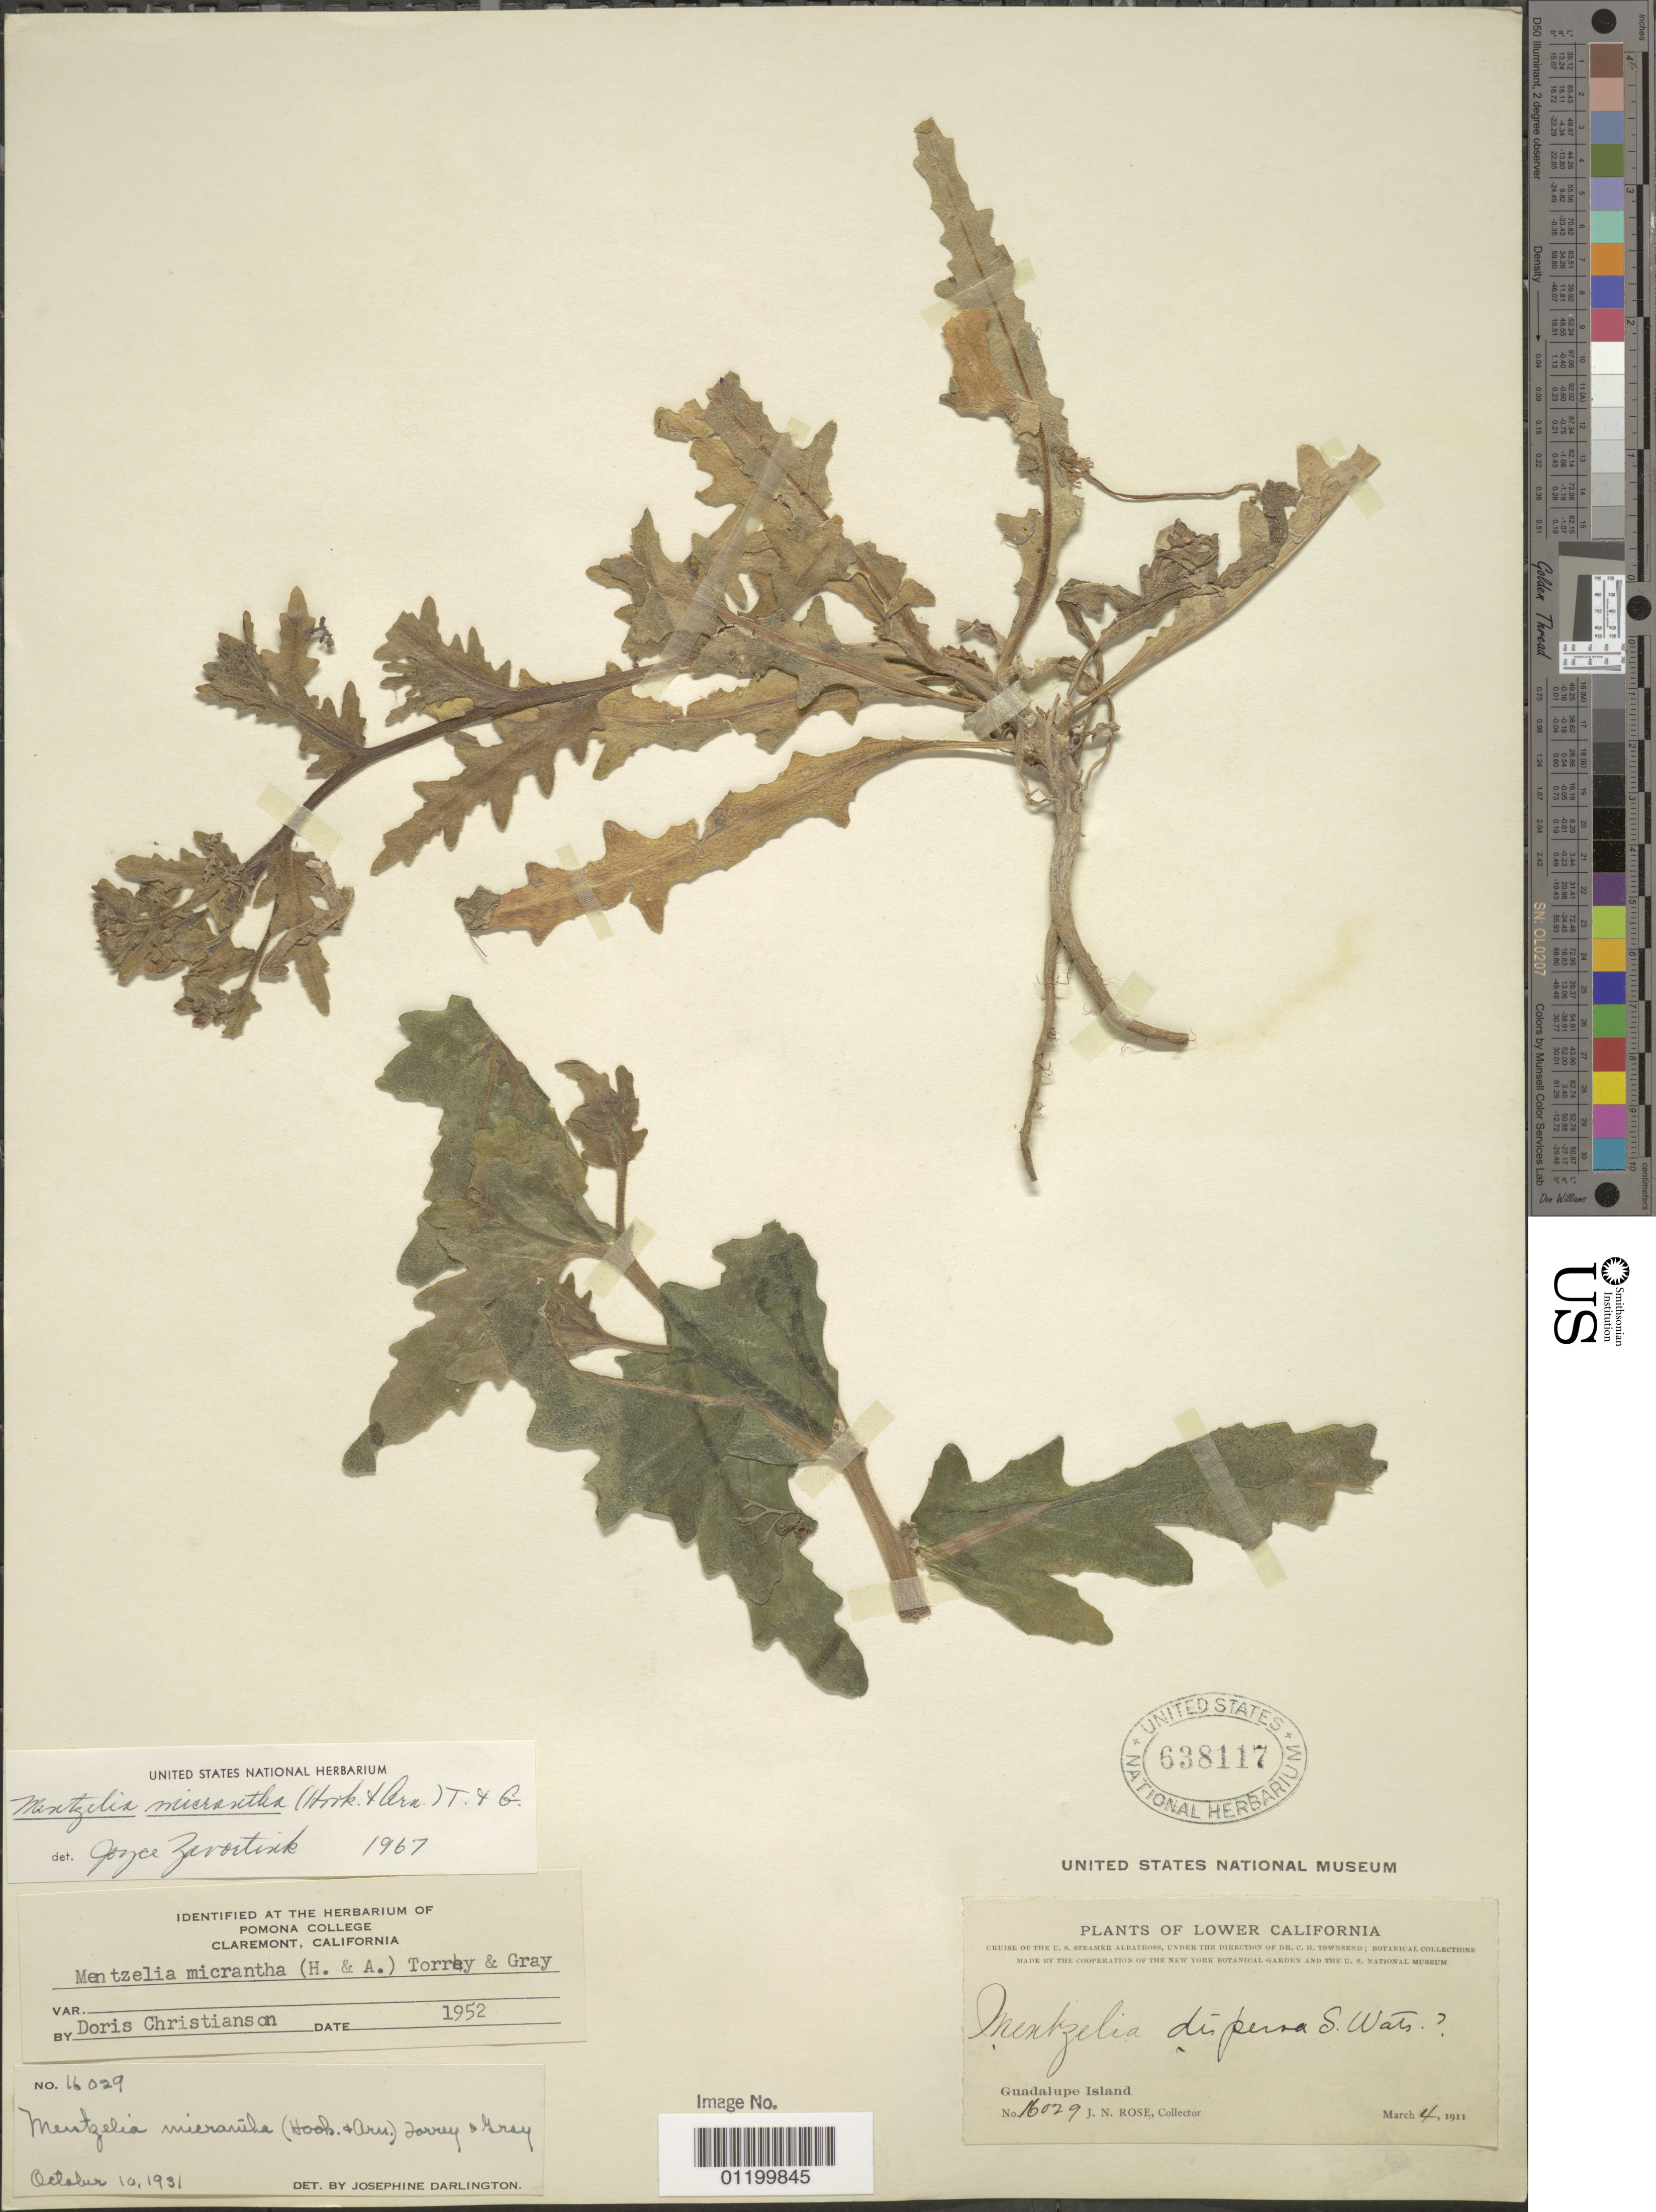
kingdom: Plantae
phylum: Tracheophyta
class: Magnoliopsida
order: Cornales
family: Loasaceae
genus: Mentzelia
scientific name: Mentzelia micrantha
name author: (Hook.) Torr. & A. Gray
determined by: Zavortink, J. E.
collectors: J. N. Rose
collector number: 16029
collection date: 1911-03-04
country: Mexico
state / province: Baja California Norte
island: Guadalupe Island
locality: Guadalupe Island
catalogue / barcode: US 638117